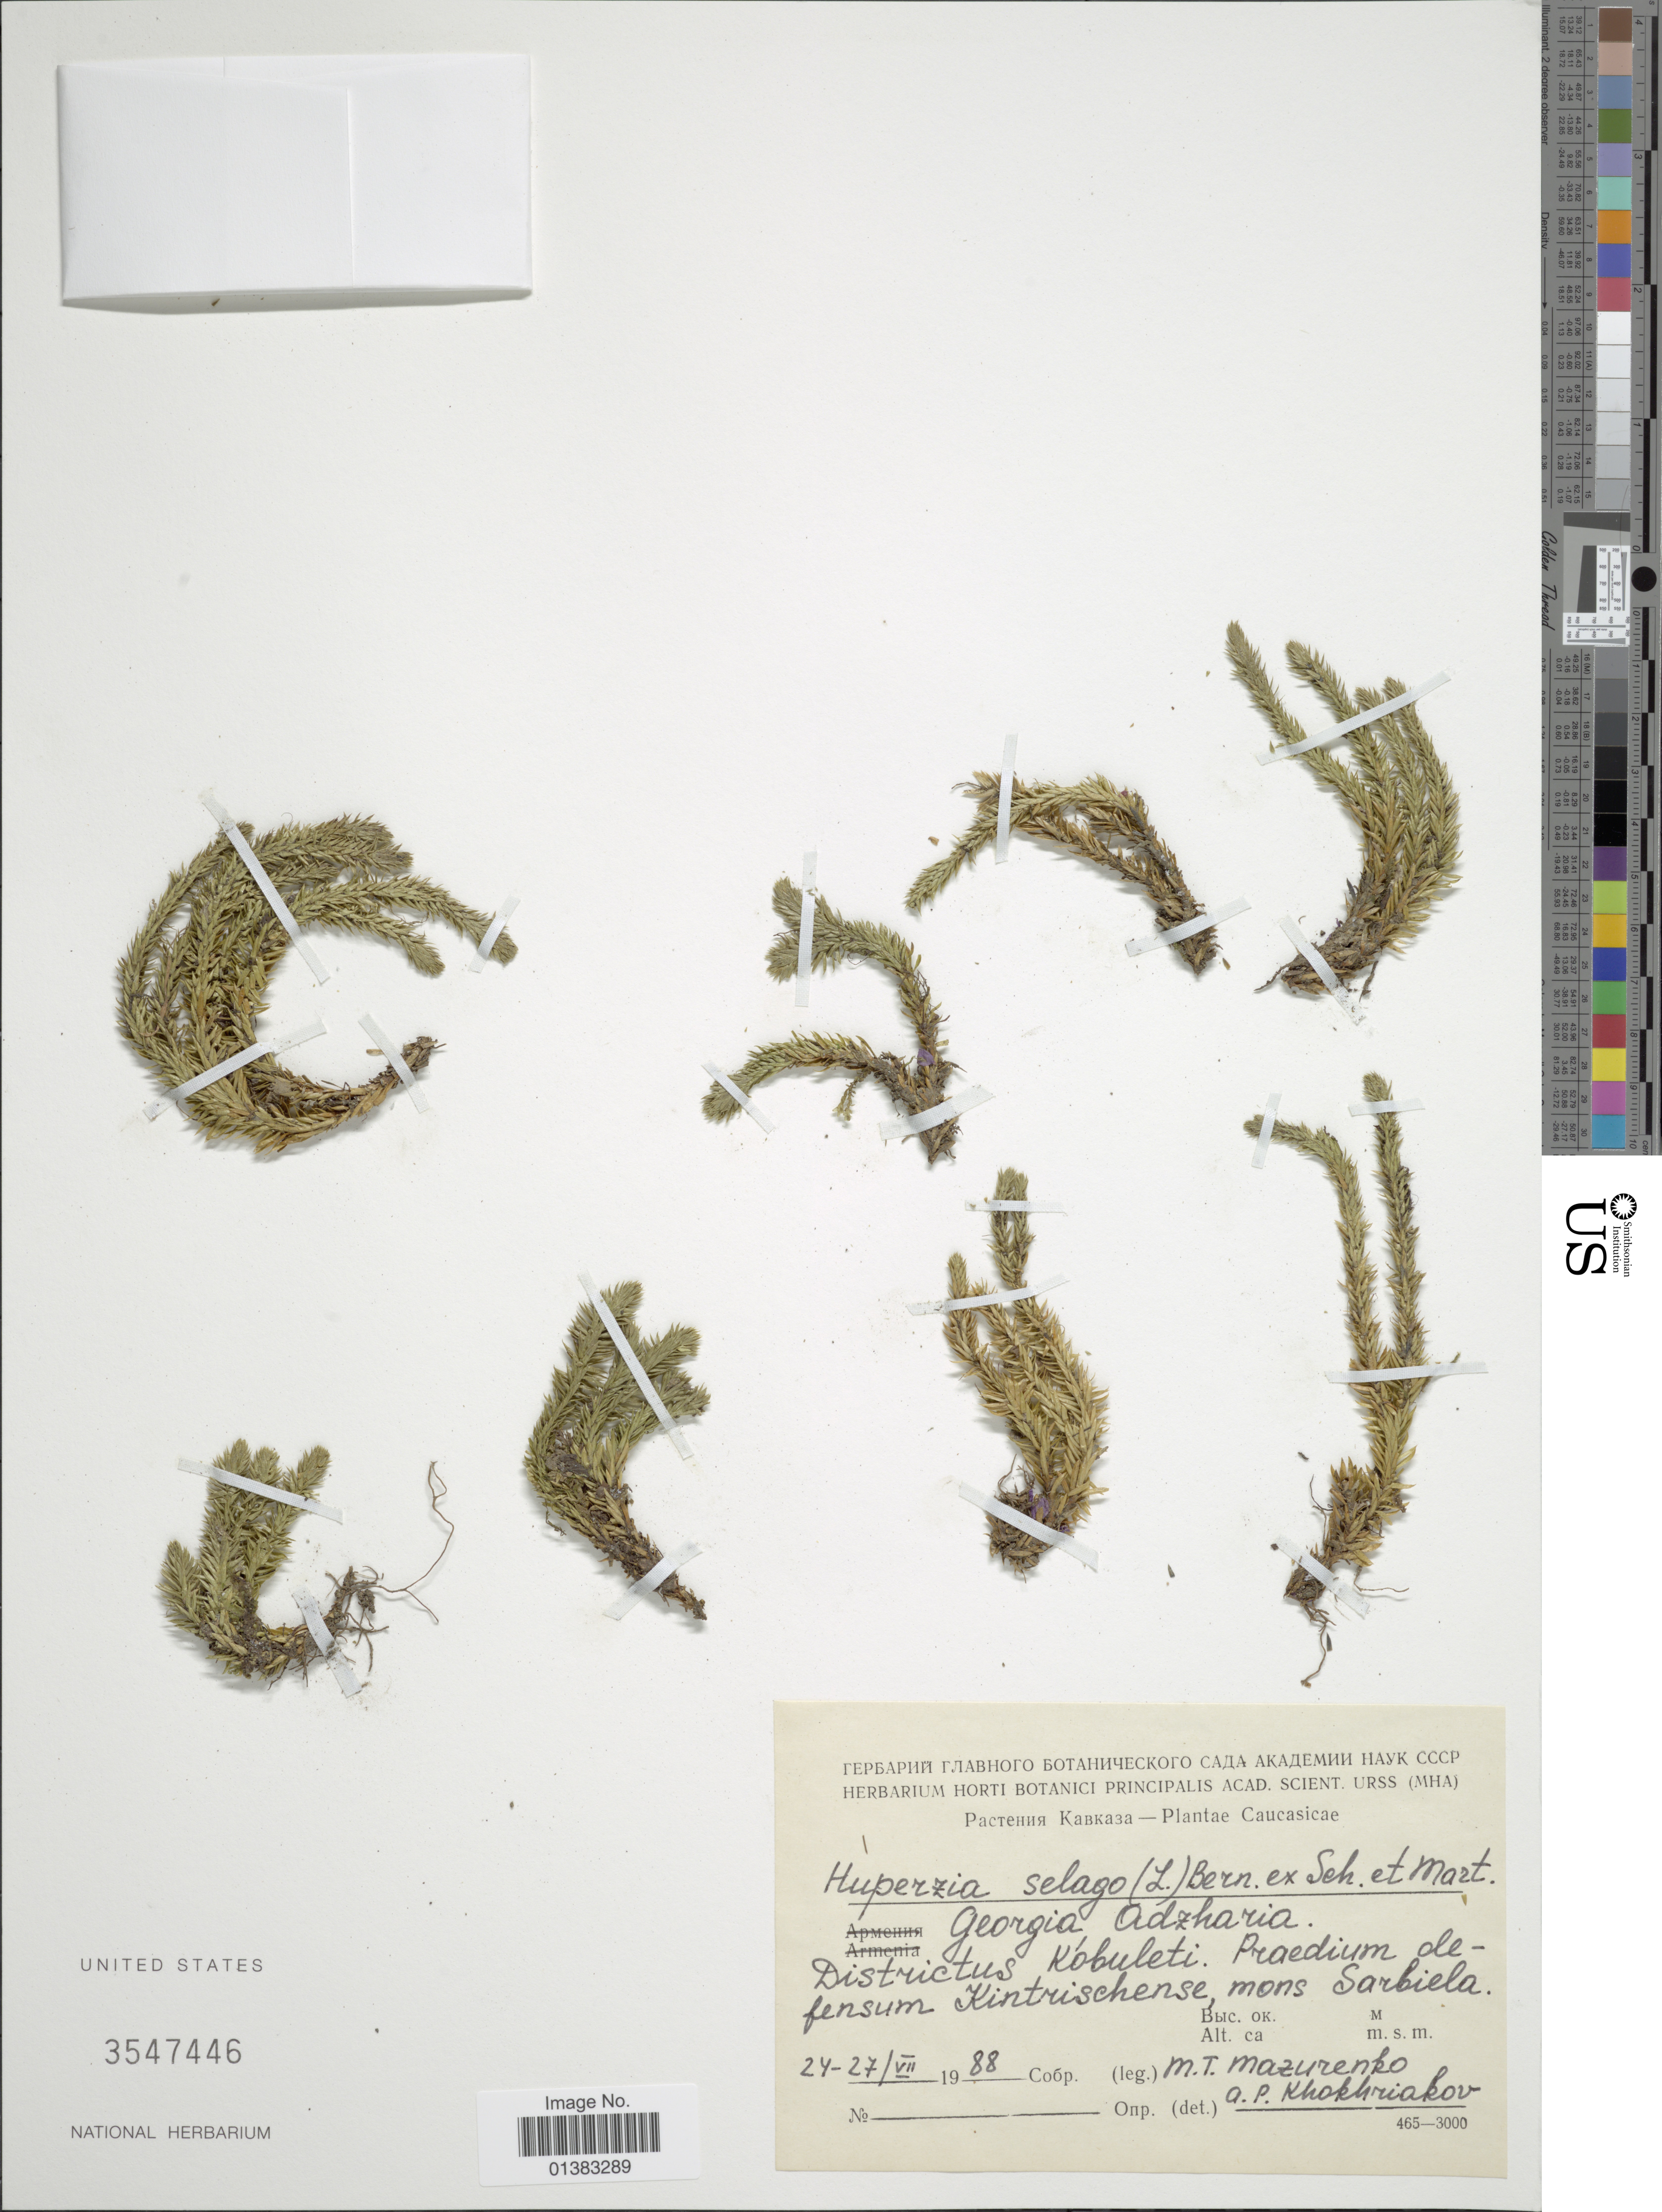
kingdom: Plantae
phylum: Tracheophyta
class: Lycopodiopsida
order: Lycopodiales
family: Lycopodiaceae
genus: Huperzia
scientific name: Huperzia selago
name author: (L.) Bernh. ex Schrank & Mart.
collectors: M. Mazurenko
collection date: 1988-07-24/1988-07-27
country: Georgia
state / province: Adzharia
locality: Caucasicae. Districtus Kóbuleti: Praedium defensum Kintrischense, mons Sarbiela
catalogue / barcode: US 3547446